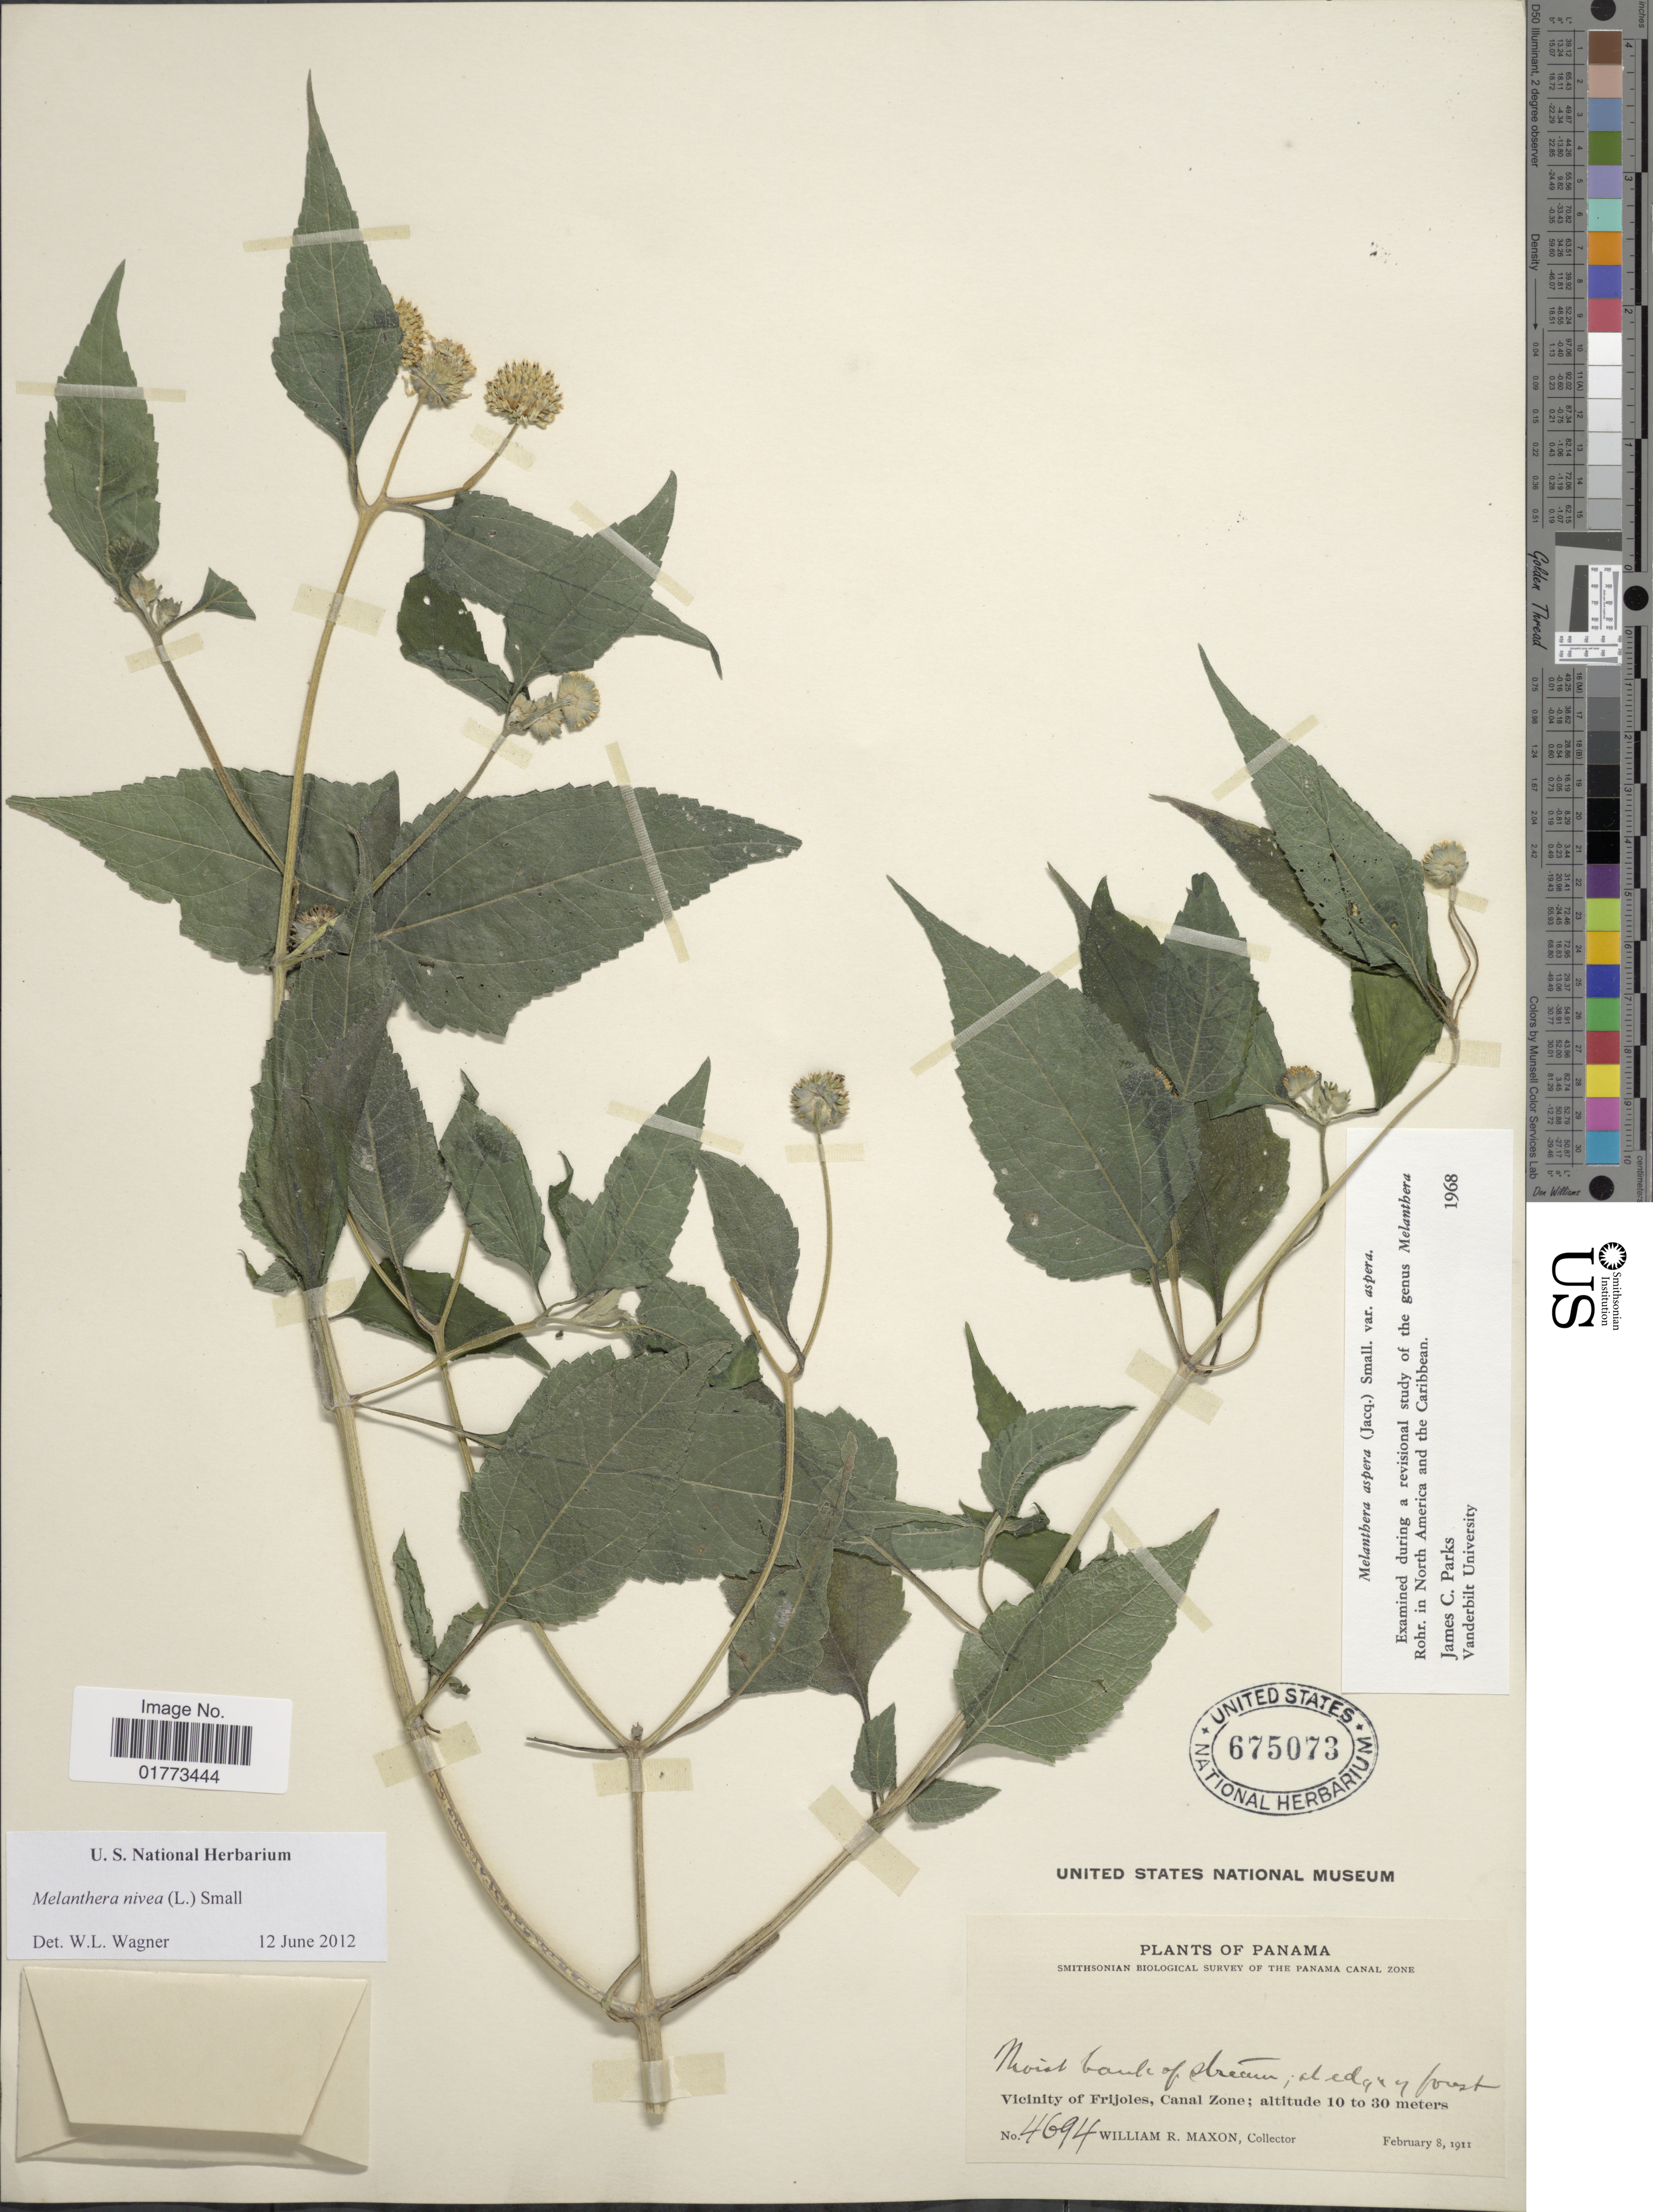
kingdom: Plantae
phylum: Tracheophyta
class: Magnoliopsida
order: Asterales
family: Asteraceae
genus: Melanthera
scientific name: Melanthera nivea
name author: (L.) Small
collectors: W. R. Maxon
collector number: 4694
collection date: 1911-02-08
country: Panama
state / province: Colón / Panamá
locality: Vicinity of Frijoles, Canal Zone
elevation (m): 10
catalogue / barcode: US 675073